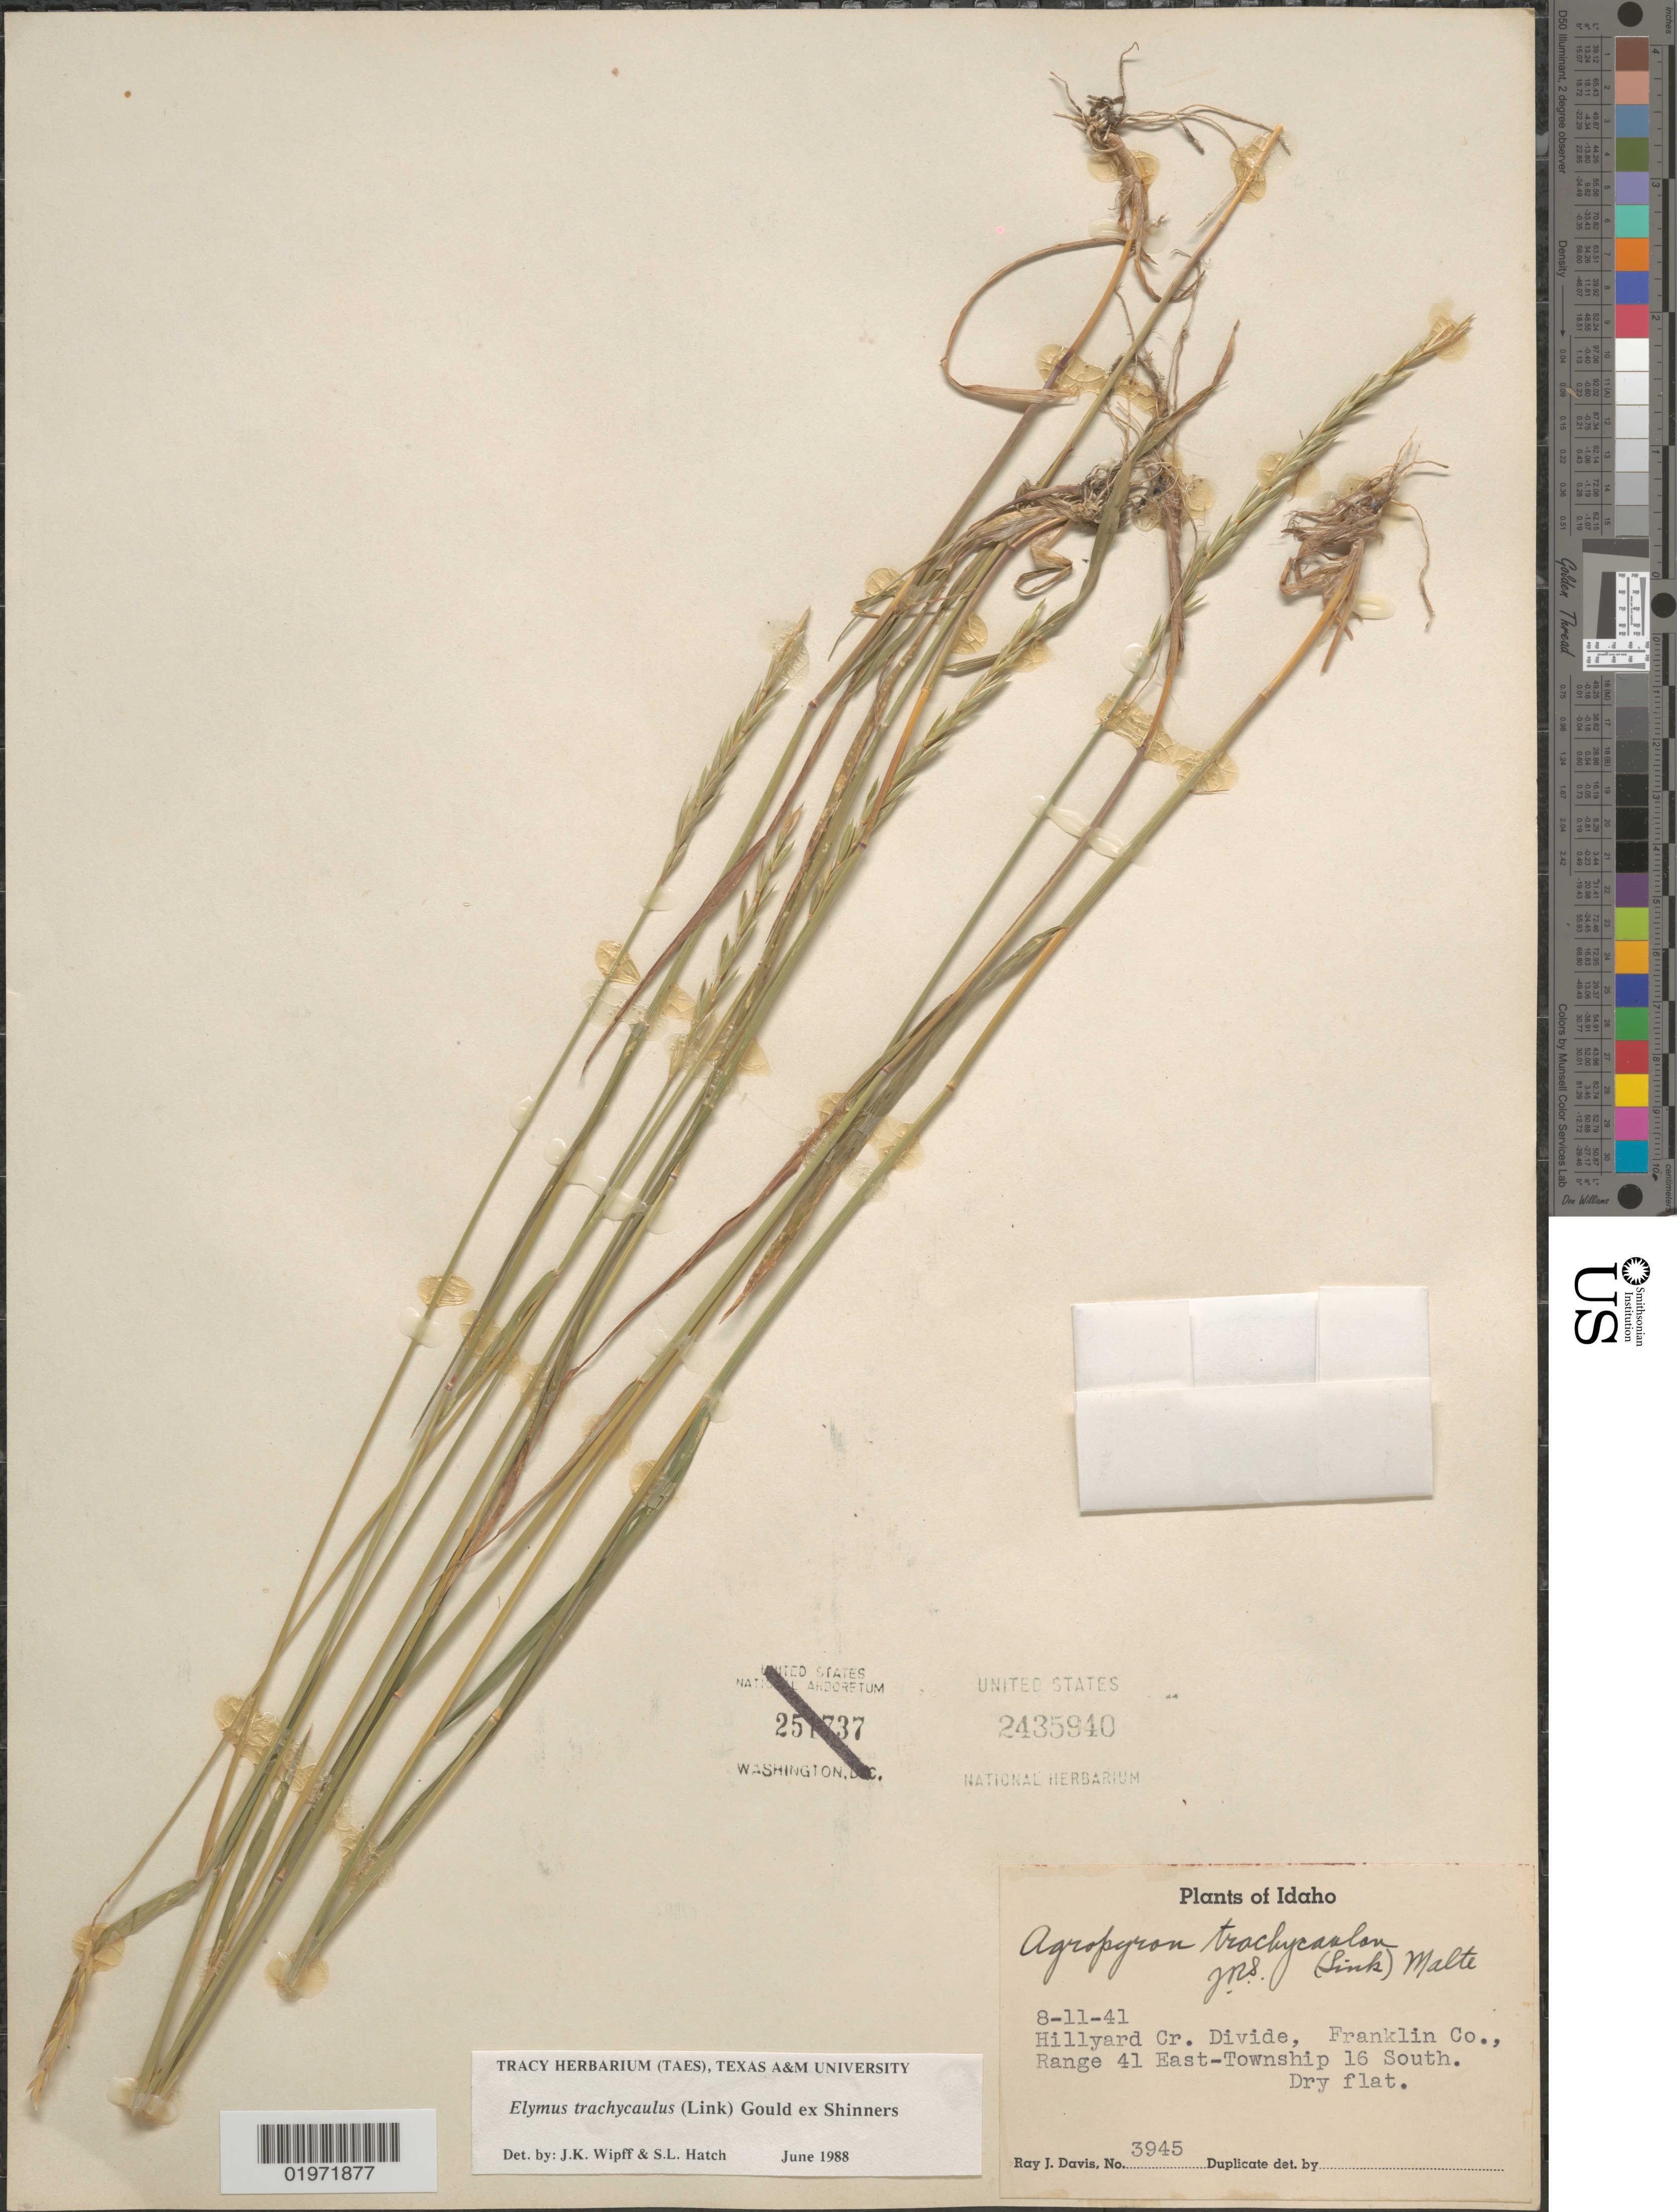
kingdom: Plantae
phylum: Tracheophyta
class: Liliopsida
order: Poales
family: Poaceae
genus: Elymus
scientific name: Elymus trachycaulus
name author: (Link) Gould ex Shinners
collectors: R. Davis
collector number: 3945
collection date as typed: Transcribed d/m/y: 11/8/41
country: United States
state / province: Idaho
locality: Hillyard Cr. Divide, Franklin Co., Range 41 East-Township 16 South. Dry flat.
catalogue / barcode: US 2435940